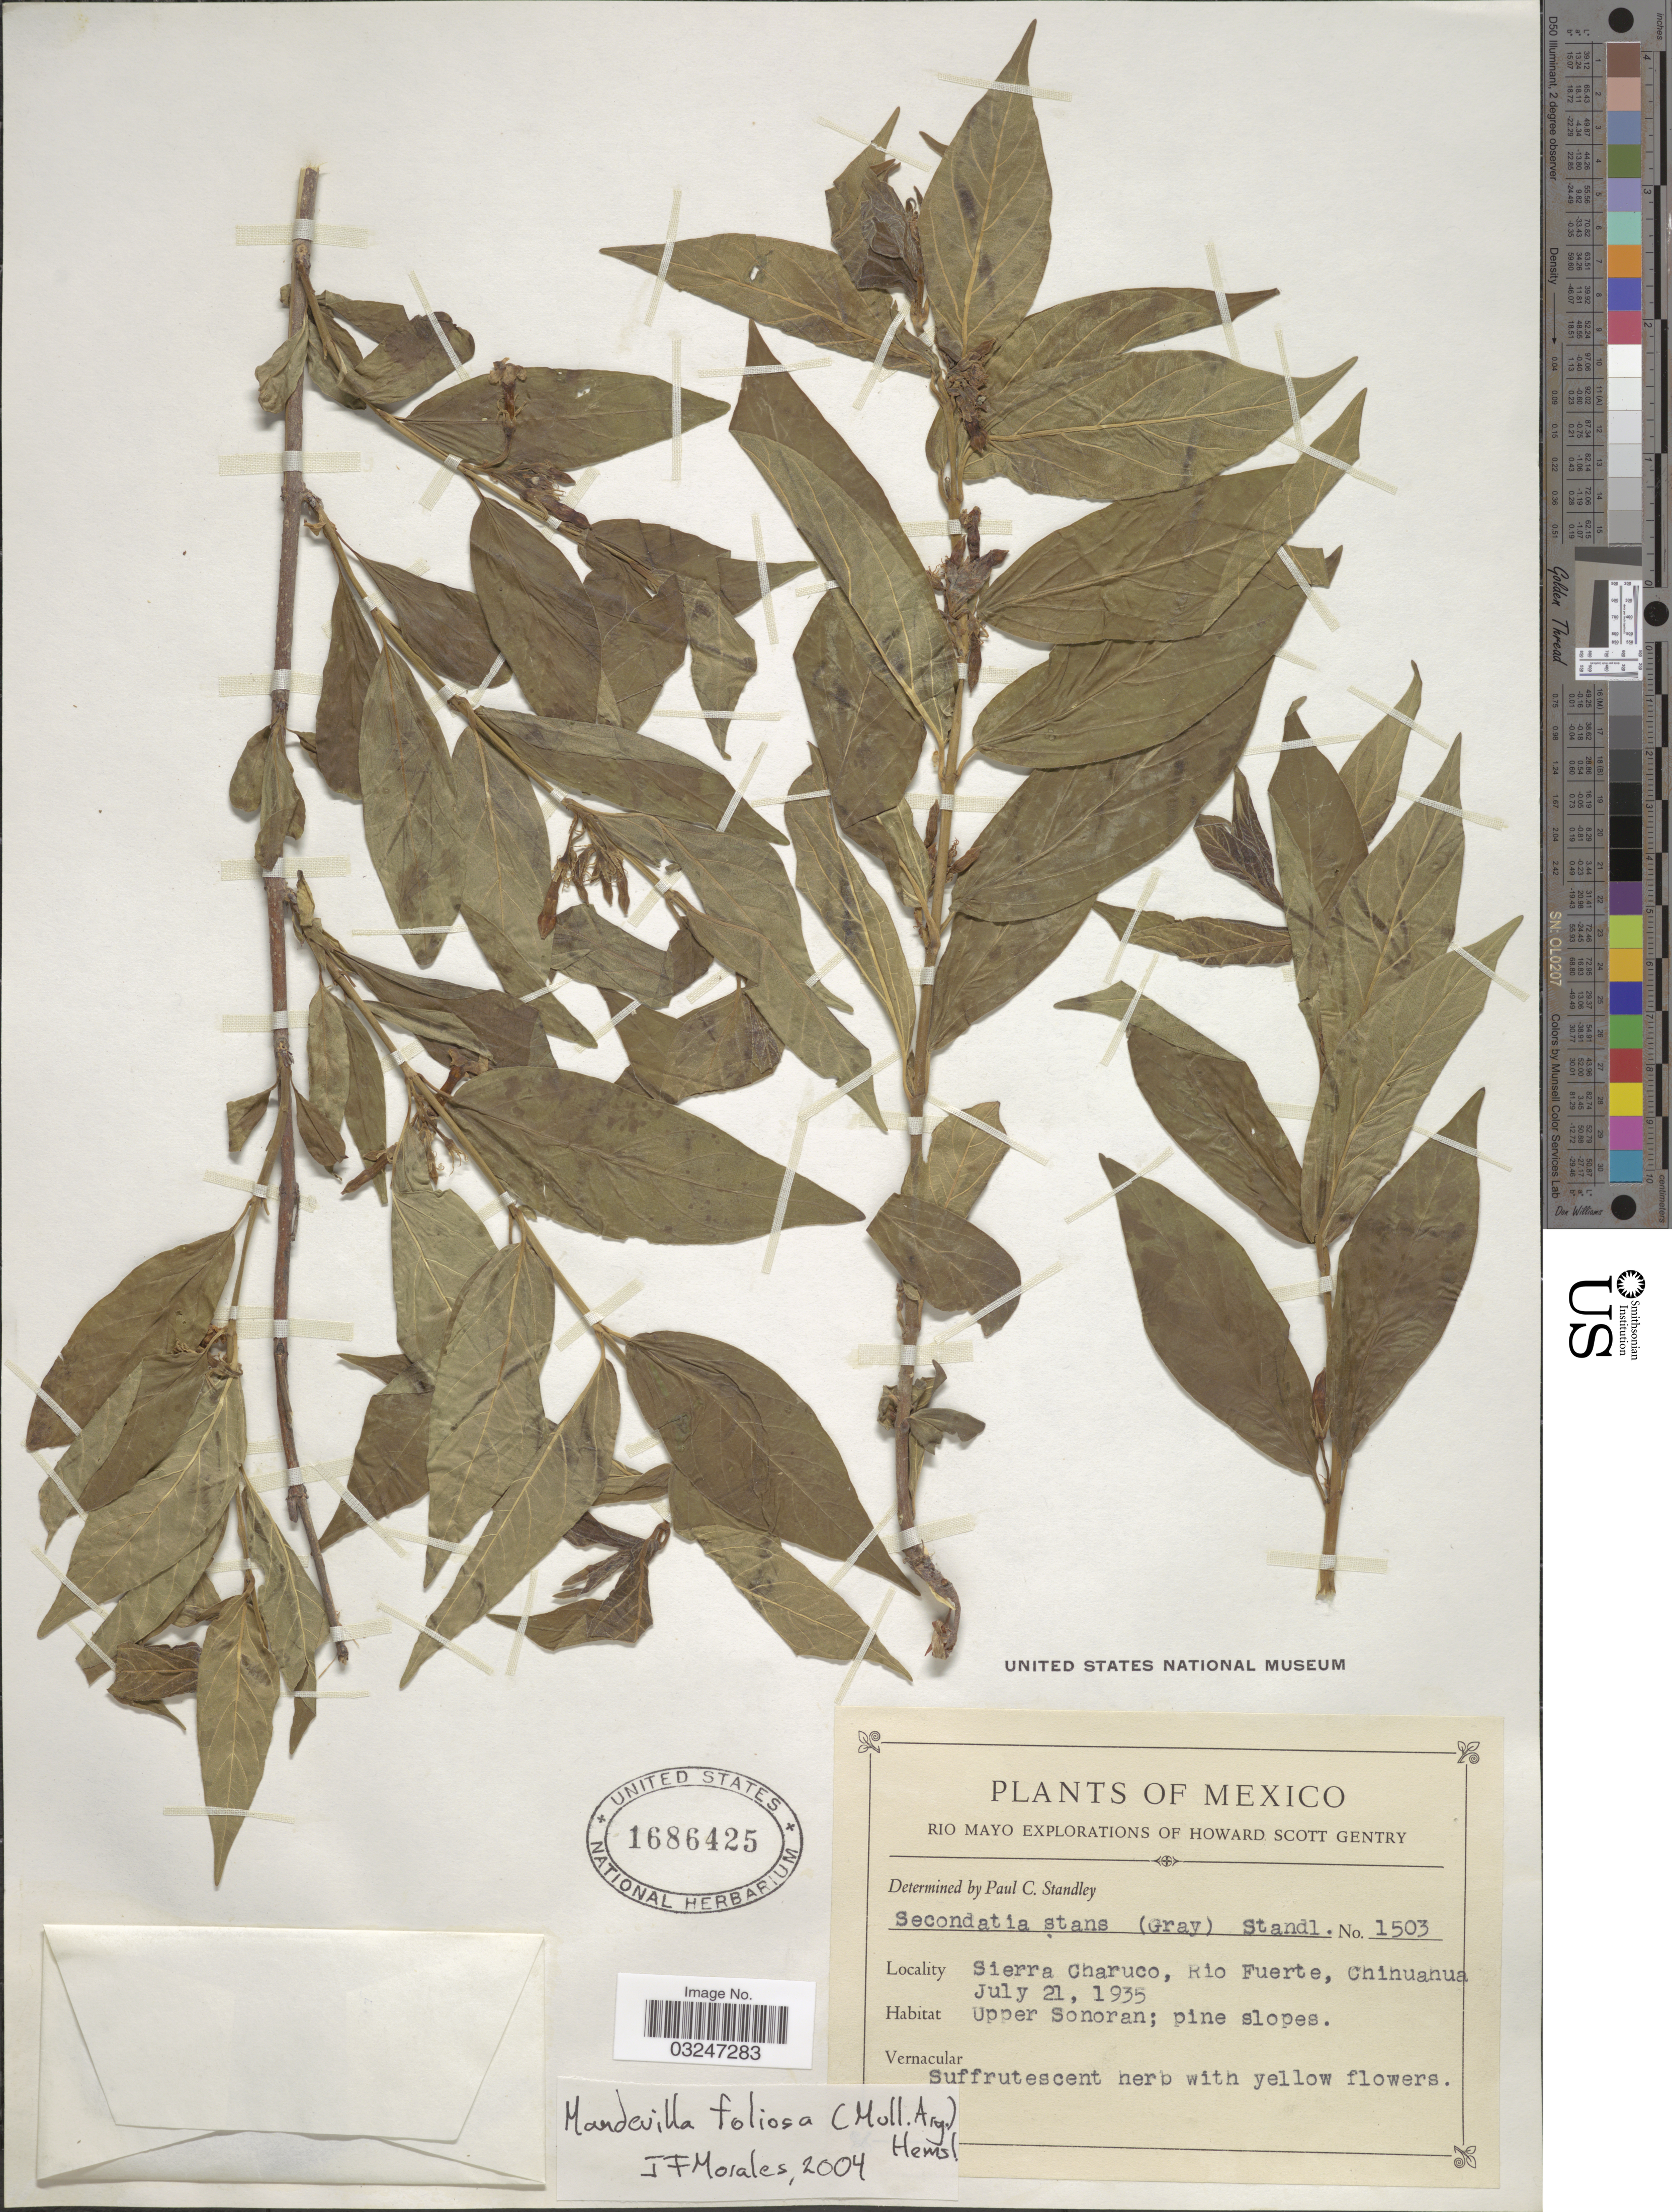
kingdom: Plantae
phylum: Tracheophyta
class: Magnoliopsida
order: Gentianales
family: Apocynaceae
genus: Mandevilla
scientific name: Mandevilla foliosa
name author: (Müll. Arg.) Hemsl.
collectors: P. C. Standley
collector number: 1503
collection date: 1935-07-21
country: Mexico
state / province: Sonora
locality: Sierra Charuco, Rio Fuerte, Chihuahua. Upper Sonoran.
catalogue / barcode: US 1686425